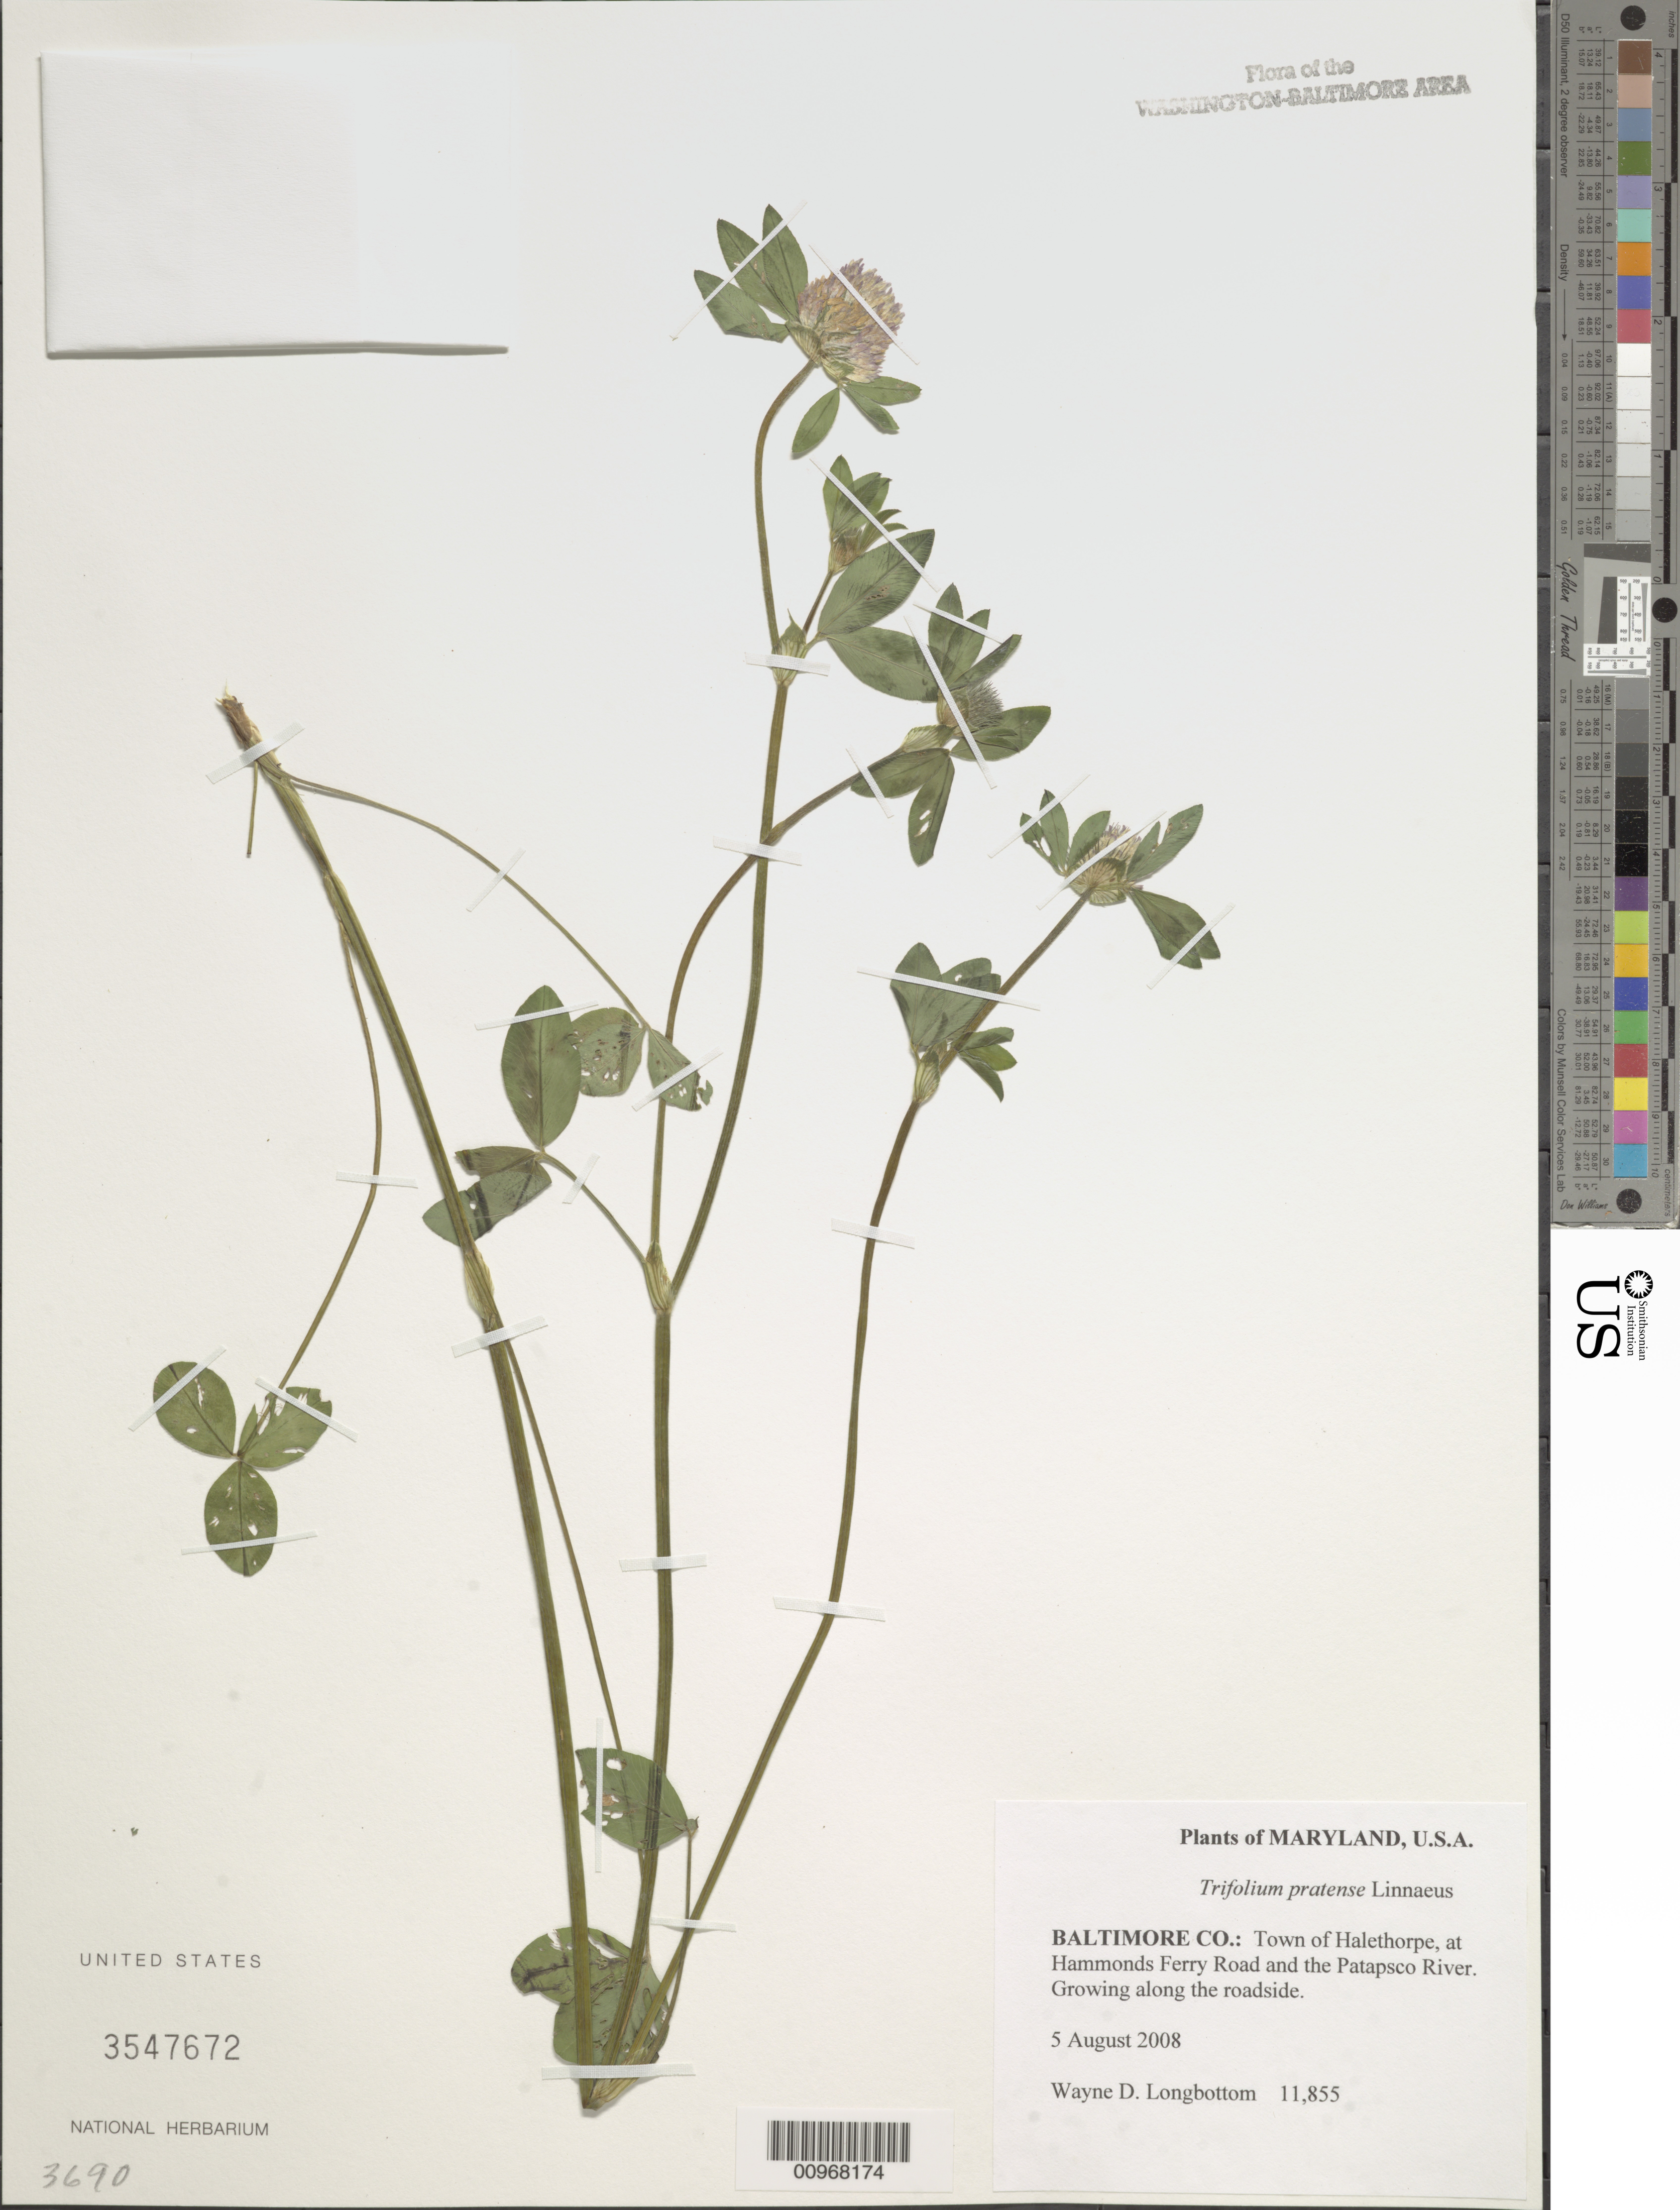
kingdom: Plantae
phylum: Tracheophyta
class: Magnoliopsida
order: Fabales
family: Fabaceae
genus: Trifolium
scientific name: Trifolium pratense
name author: L.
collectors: W. D. Longbottom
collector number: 11855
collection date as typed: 5 August 2008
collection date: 2008-08-05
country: United States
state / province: Maryland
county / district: Baltimore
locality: Town of Halethorpe, at Hammonds Ferry road and the Patapsco River.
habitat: Growing along the roadside.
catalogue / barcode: US 3547672